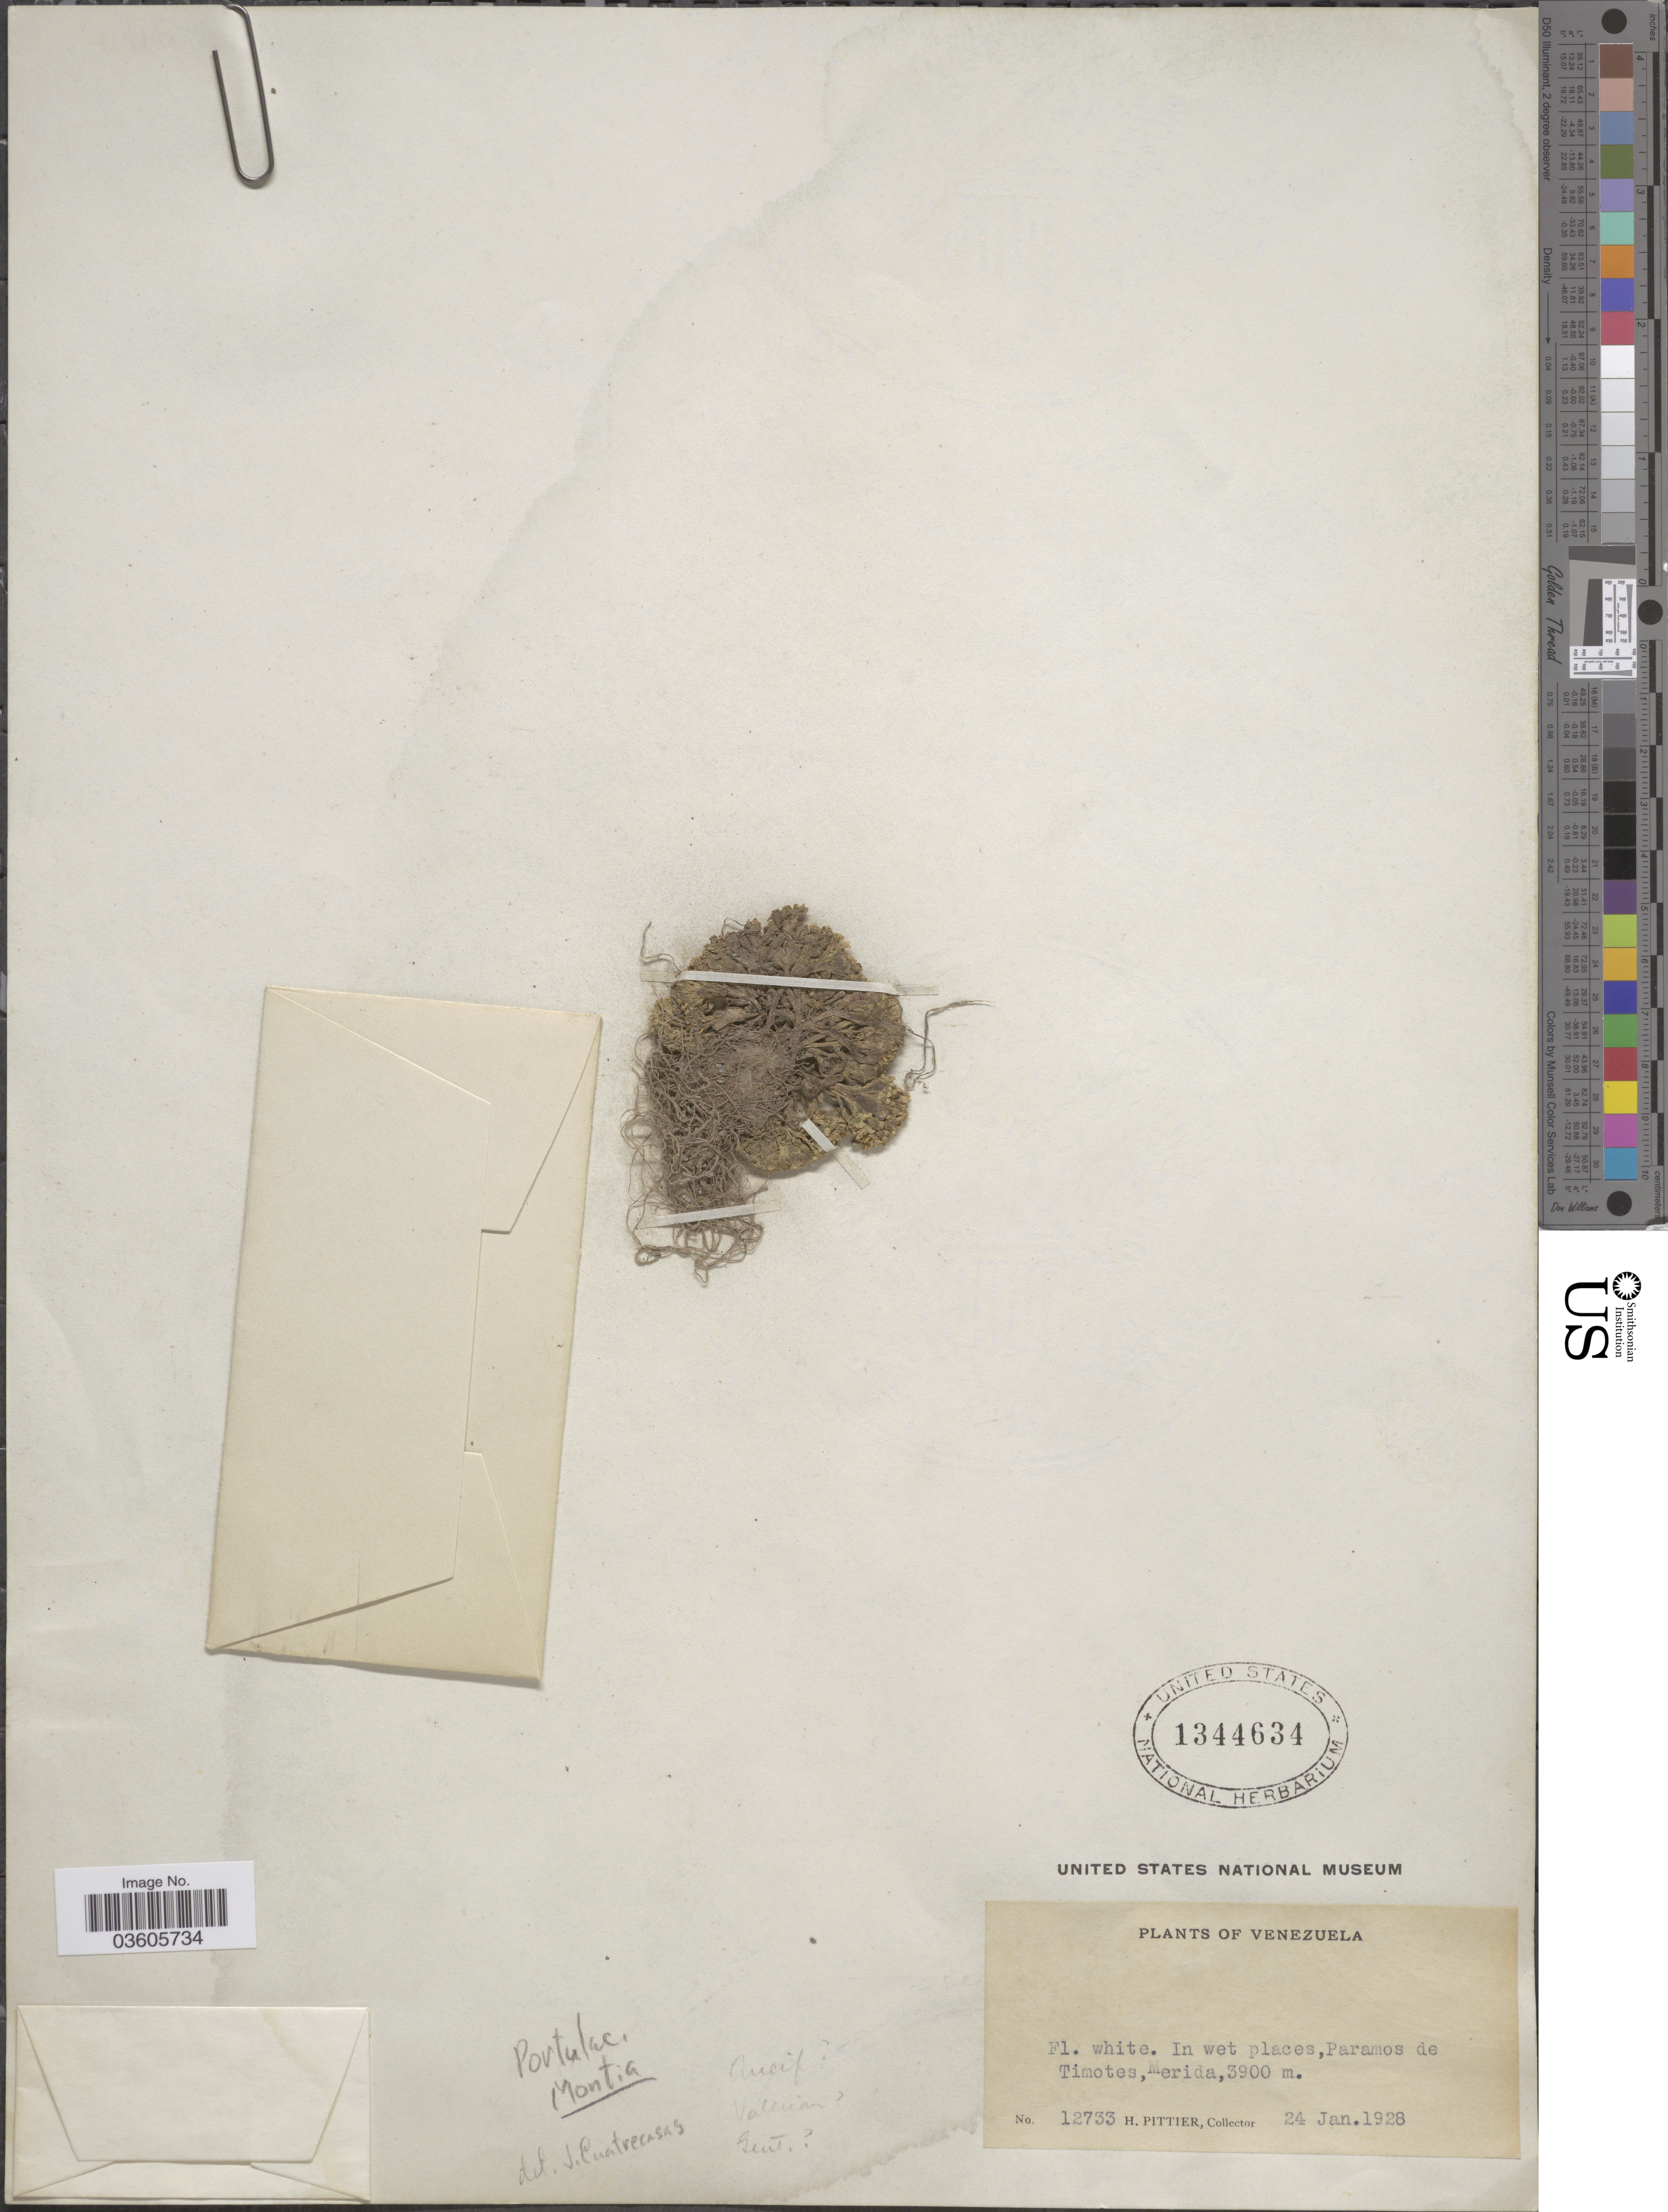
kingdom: Plantae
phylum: Tracheophyta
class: Magnoliopsida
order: Caryophyllales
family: Montiaceae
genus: Montia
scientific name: Montia meridensis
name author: Friedrich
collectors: H. F. Pittier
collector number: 12733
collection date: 1928-01-24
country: Venezuela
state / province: Mérida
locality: In wet places, Paramos de Timotes.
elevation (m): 3900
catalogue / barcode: US 1344634